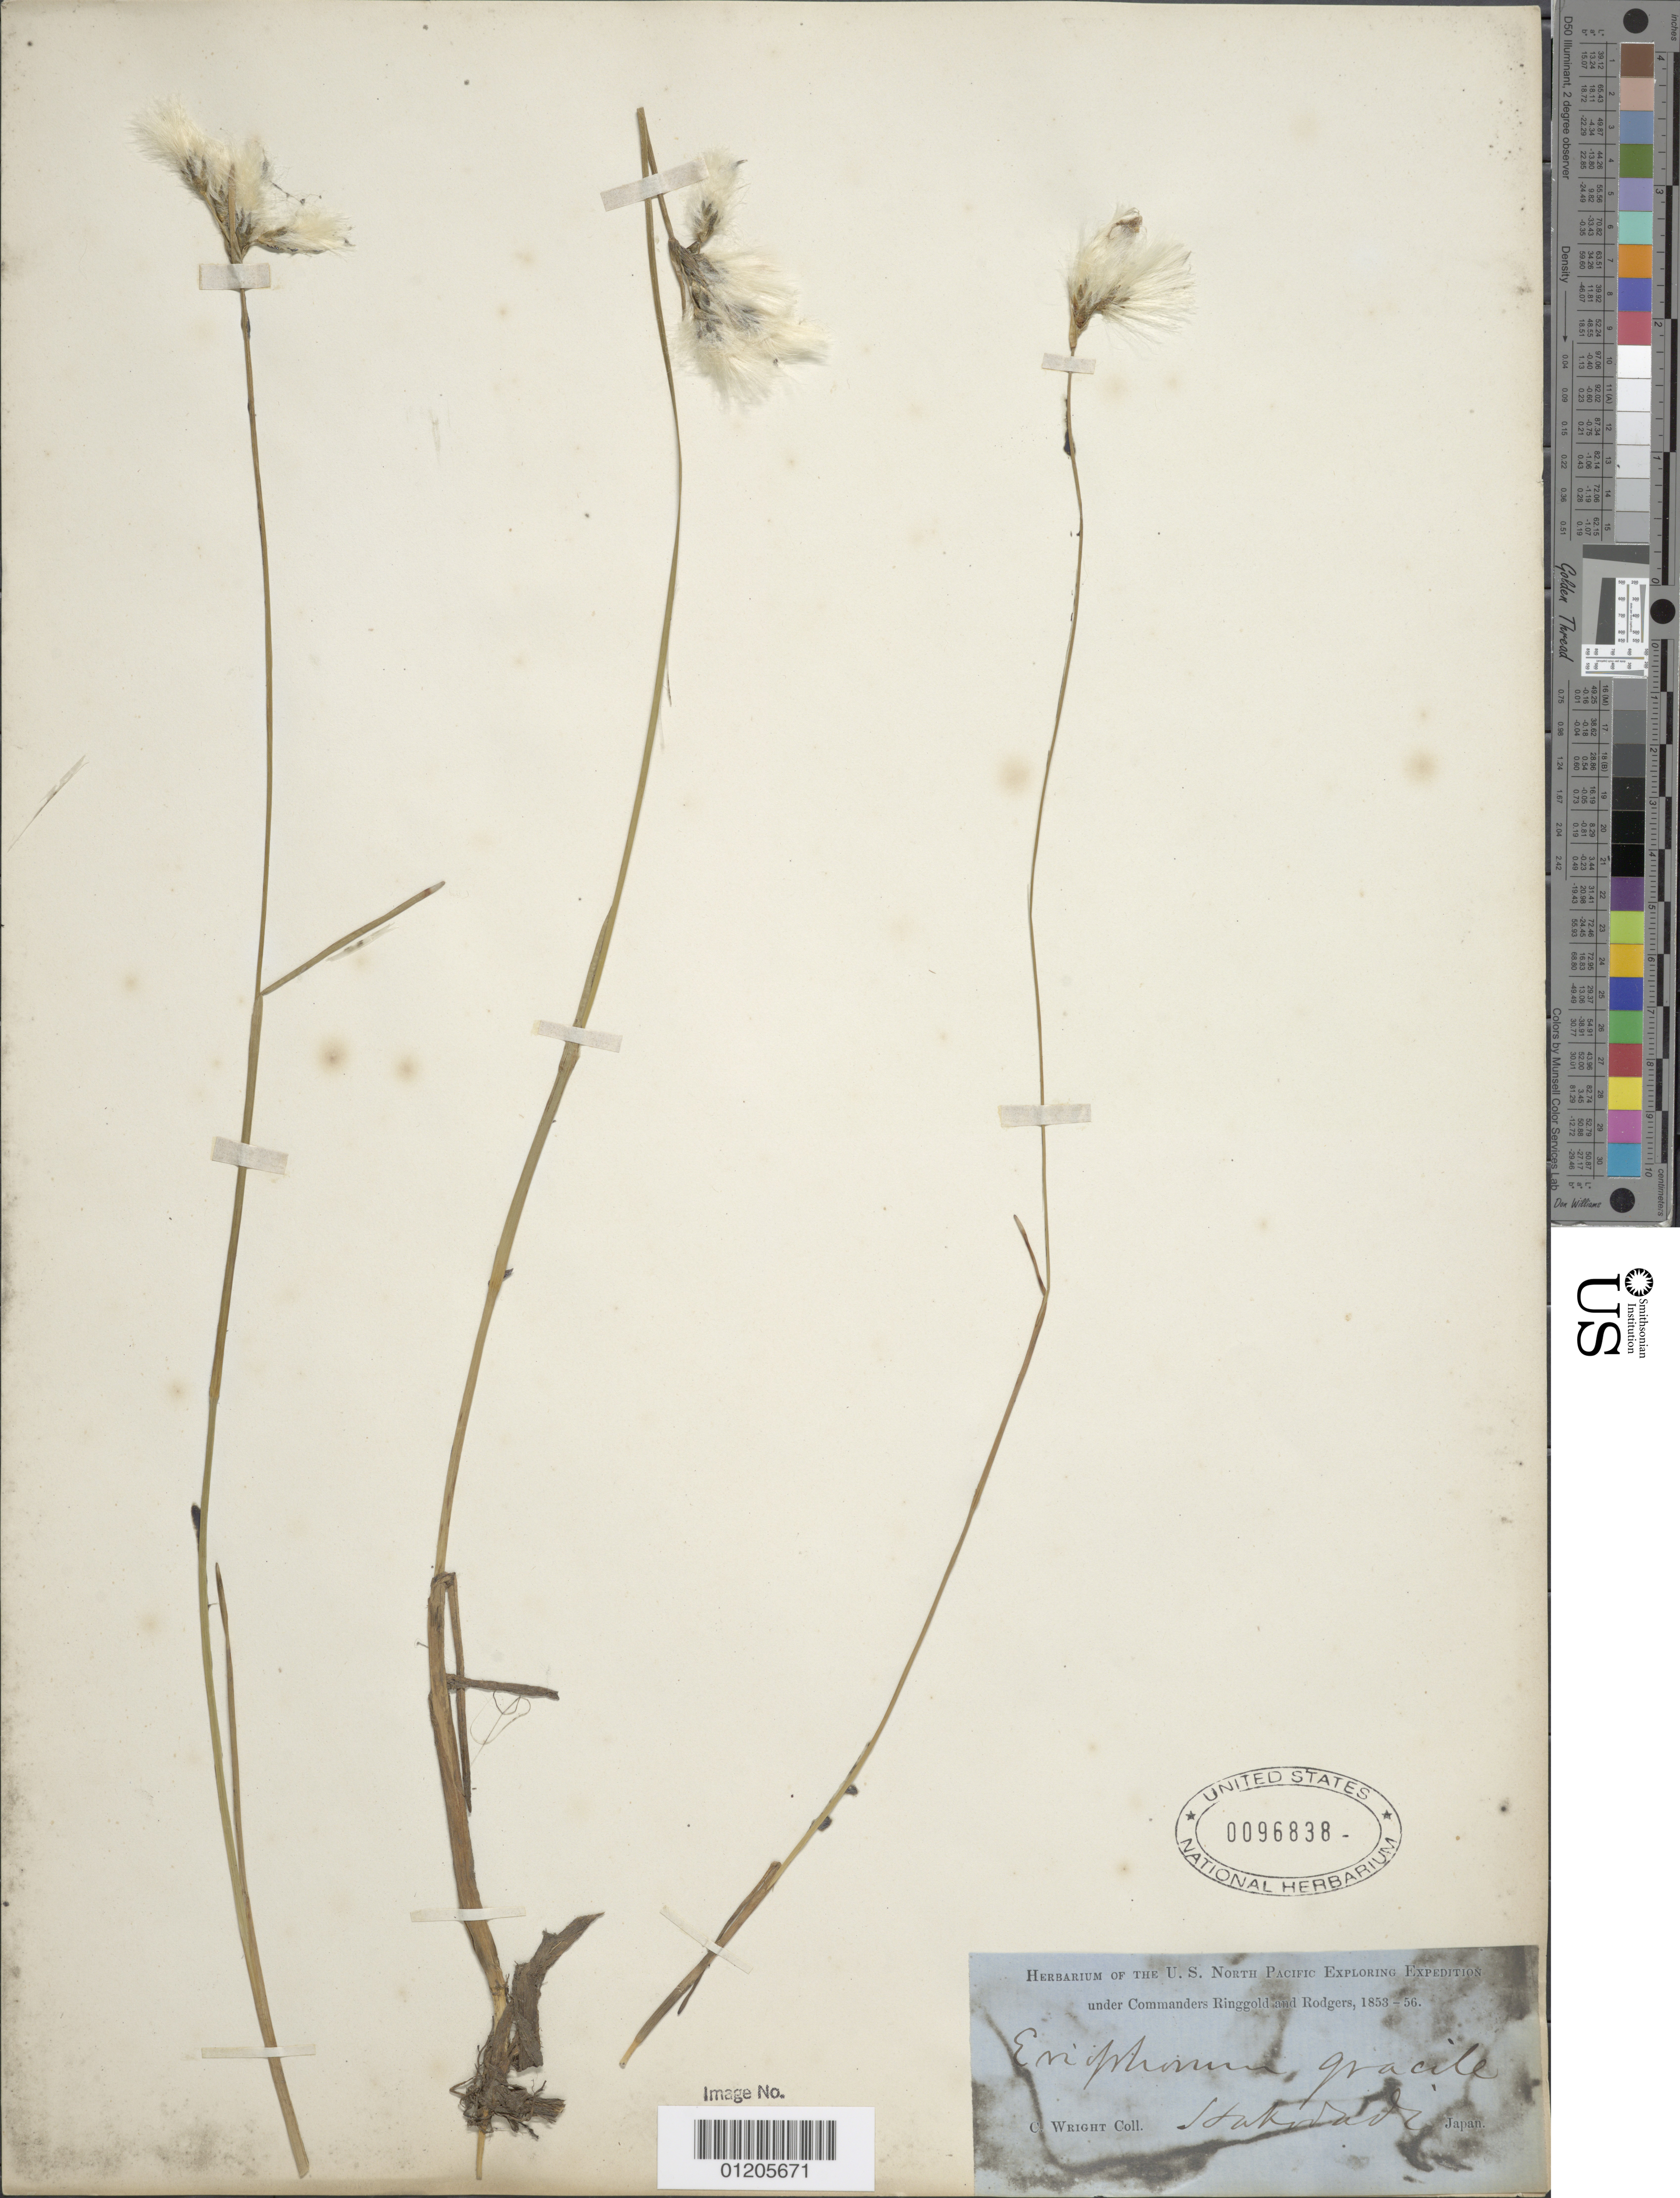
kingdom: Plantae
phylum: Tracheophyta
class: Liliopsida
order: Poales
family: Cyperaceae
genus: Eriophorum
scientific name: Eriophorum gracile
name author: W.D.J. Koch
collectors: C. Wright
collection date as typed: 1853 to -- --- 1856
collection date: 1853/1856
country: Japan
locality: Hako hadi.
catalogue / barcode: US 96838